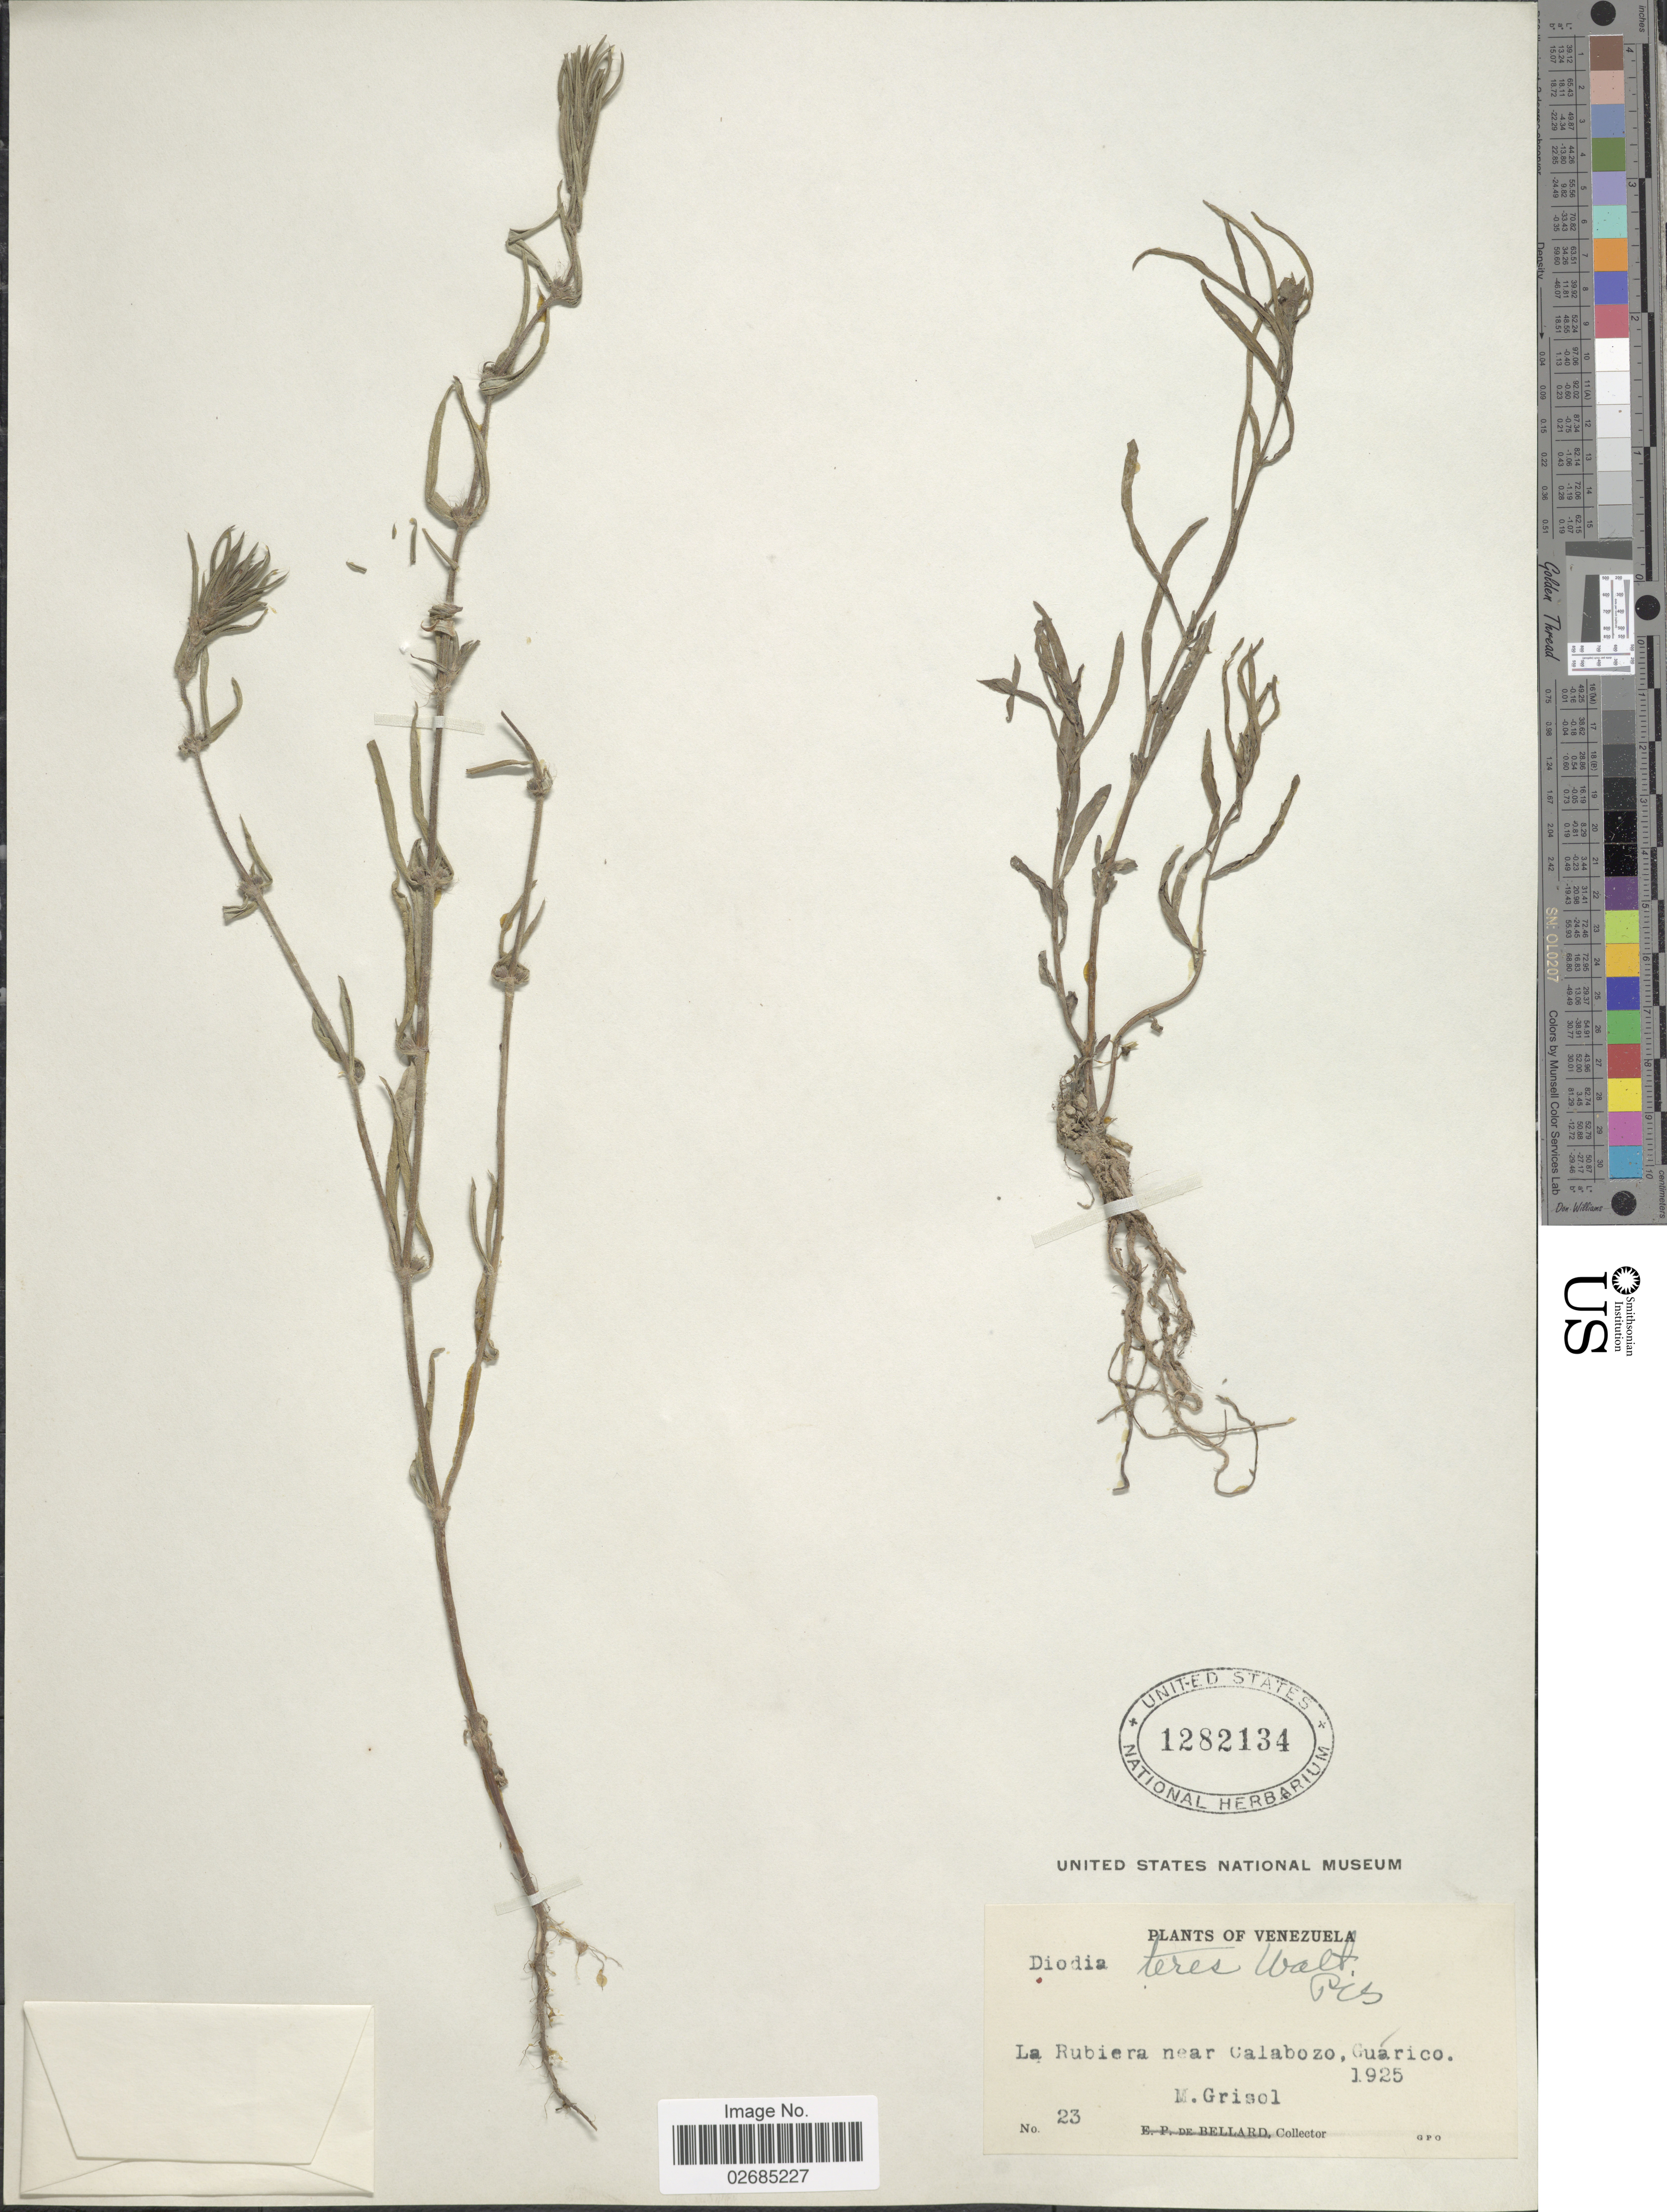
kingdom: Plantae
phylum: Tracheophyta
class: Magnoliopsida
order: Gentianales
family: Rubiaceae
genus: Diodia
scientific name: Diodia teres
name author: Walter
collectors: M. Grisol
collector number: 23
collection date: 1925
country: Venezuela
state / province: Guárico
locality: La Rubiera near Calabozo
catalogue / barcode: US 1282134